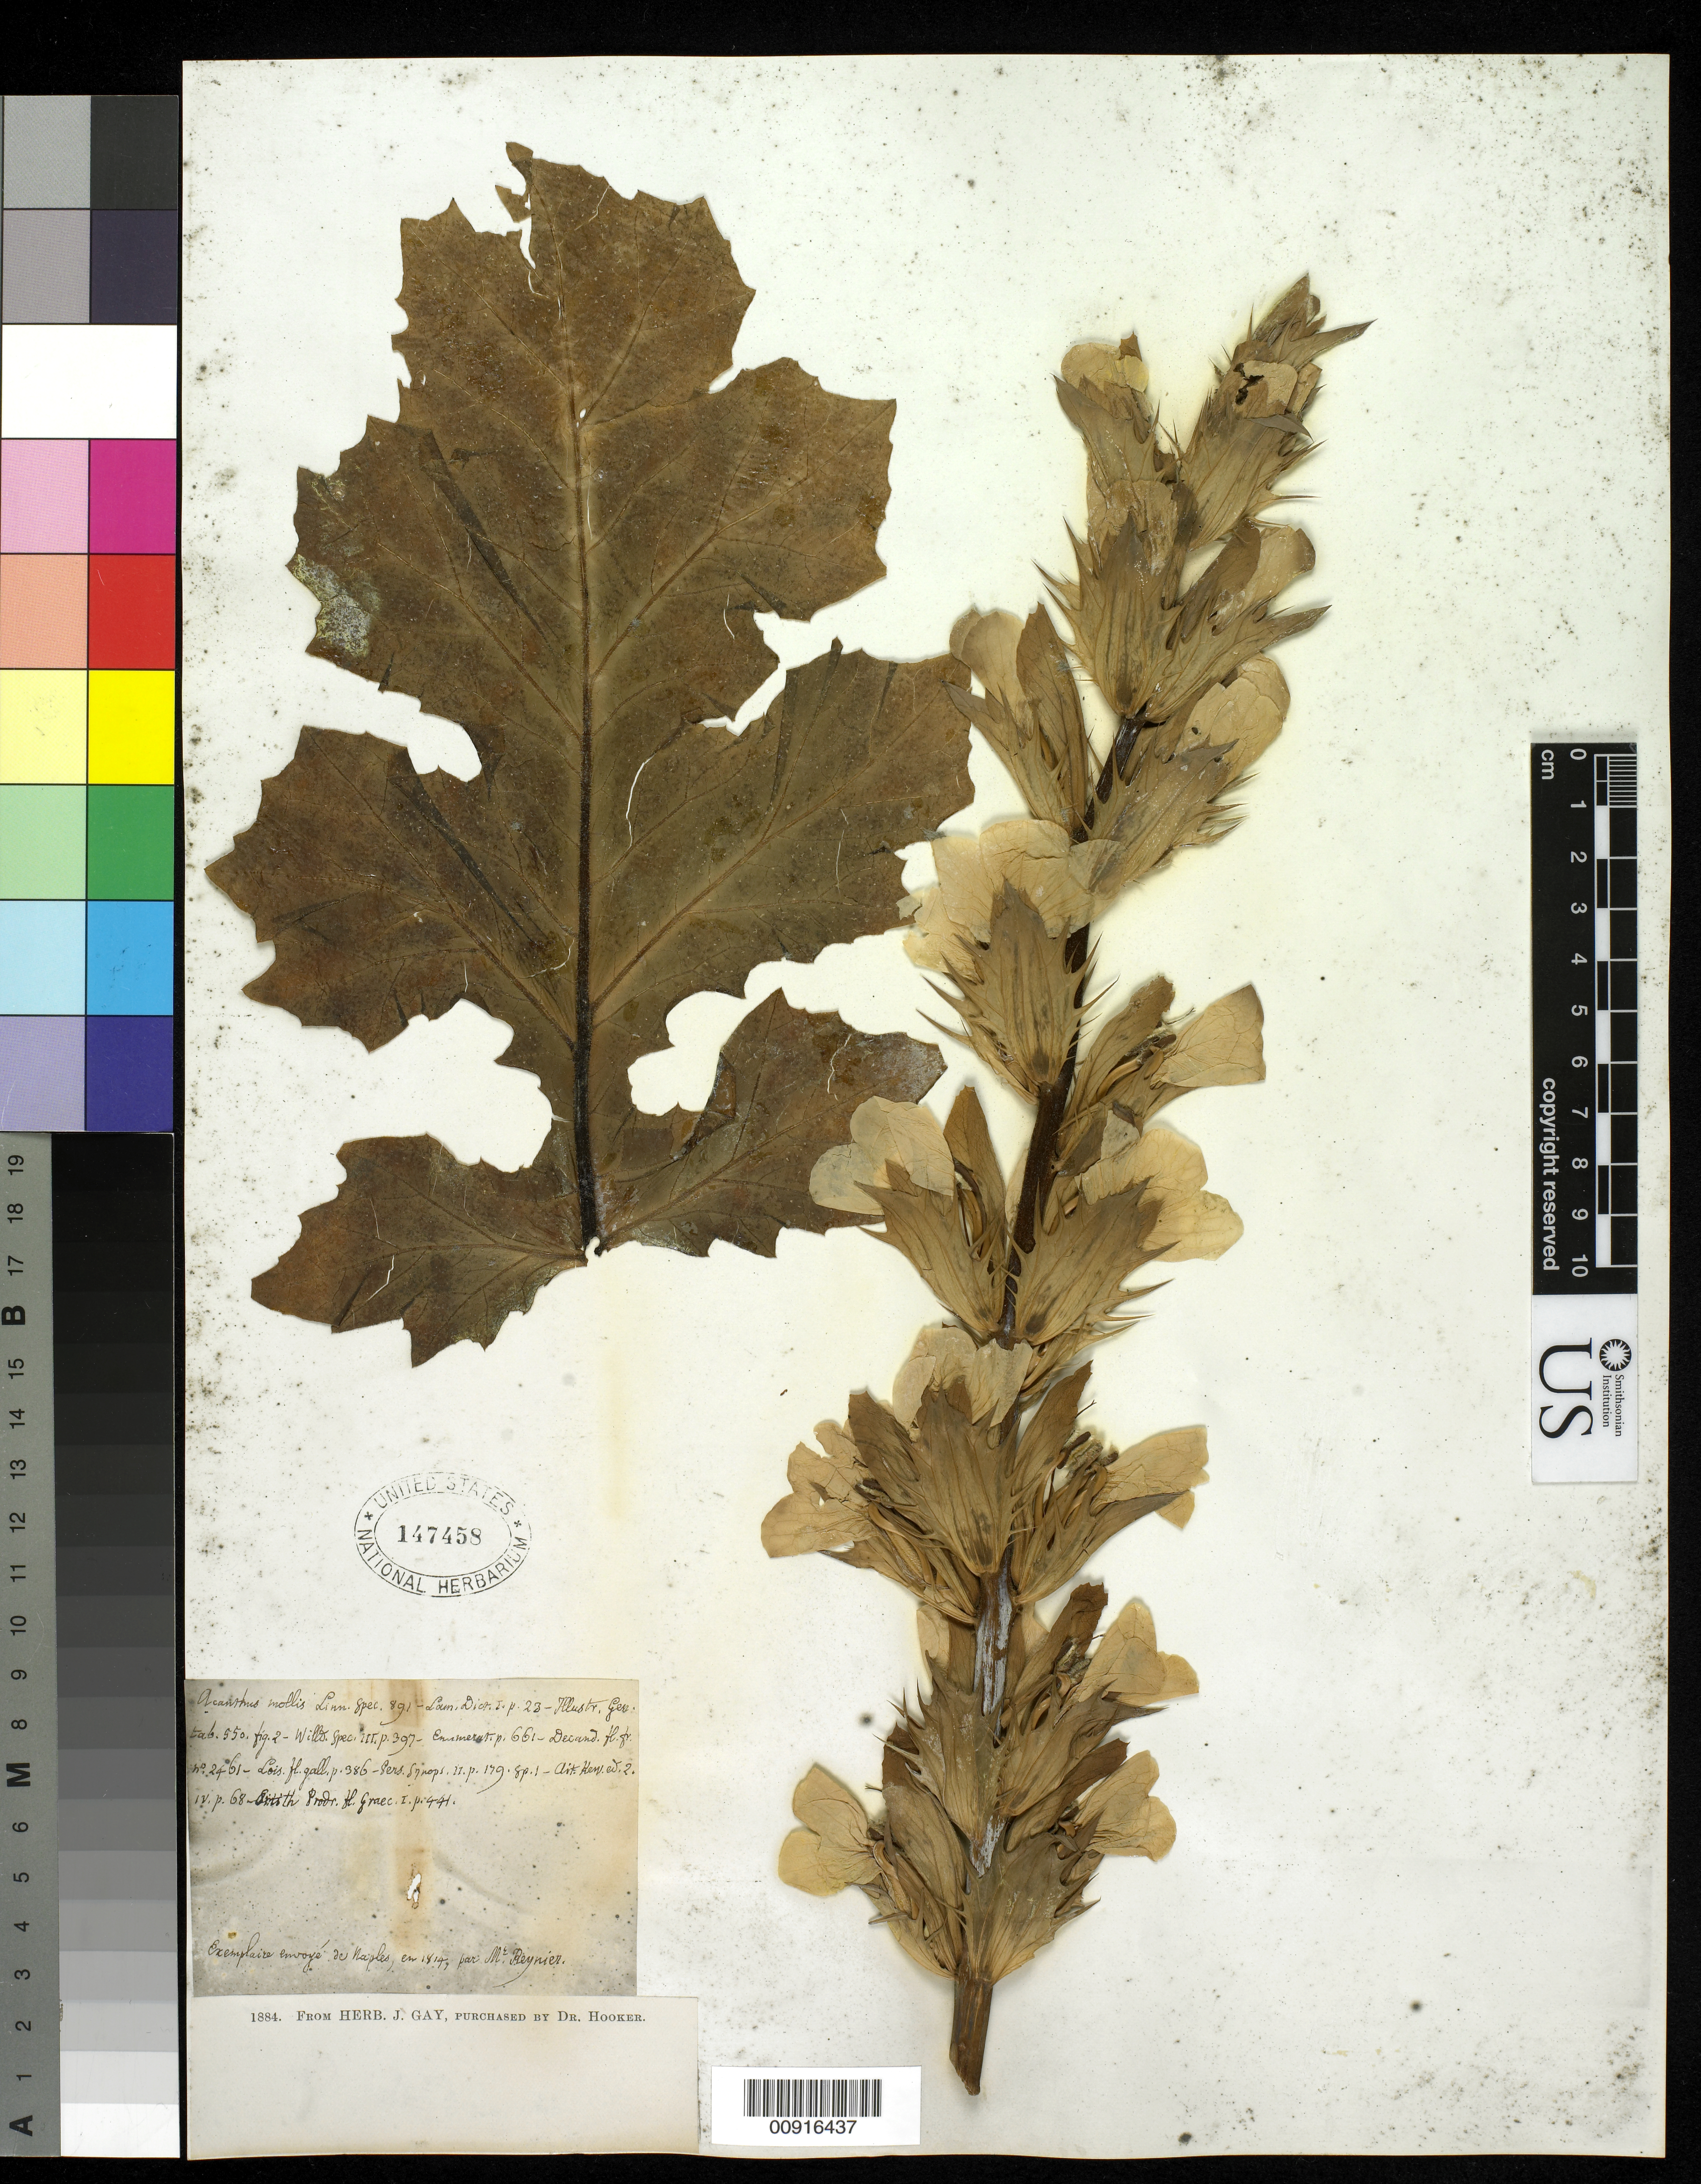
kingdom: Plantae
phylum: Tracheophyta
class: Magnoliopsida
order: Lamiales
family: Acanthaceae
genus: Acanthus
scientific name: Acanthus mollis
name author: L.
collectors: -- Reynier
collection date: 1814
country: Italy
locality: Naples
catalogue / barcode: US 147458